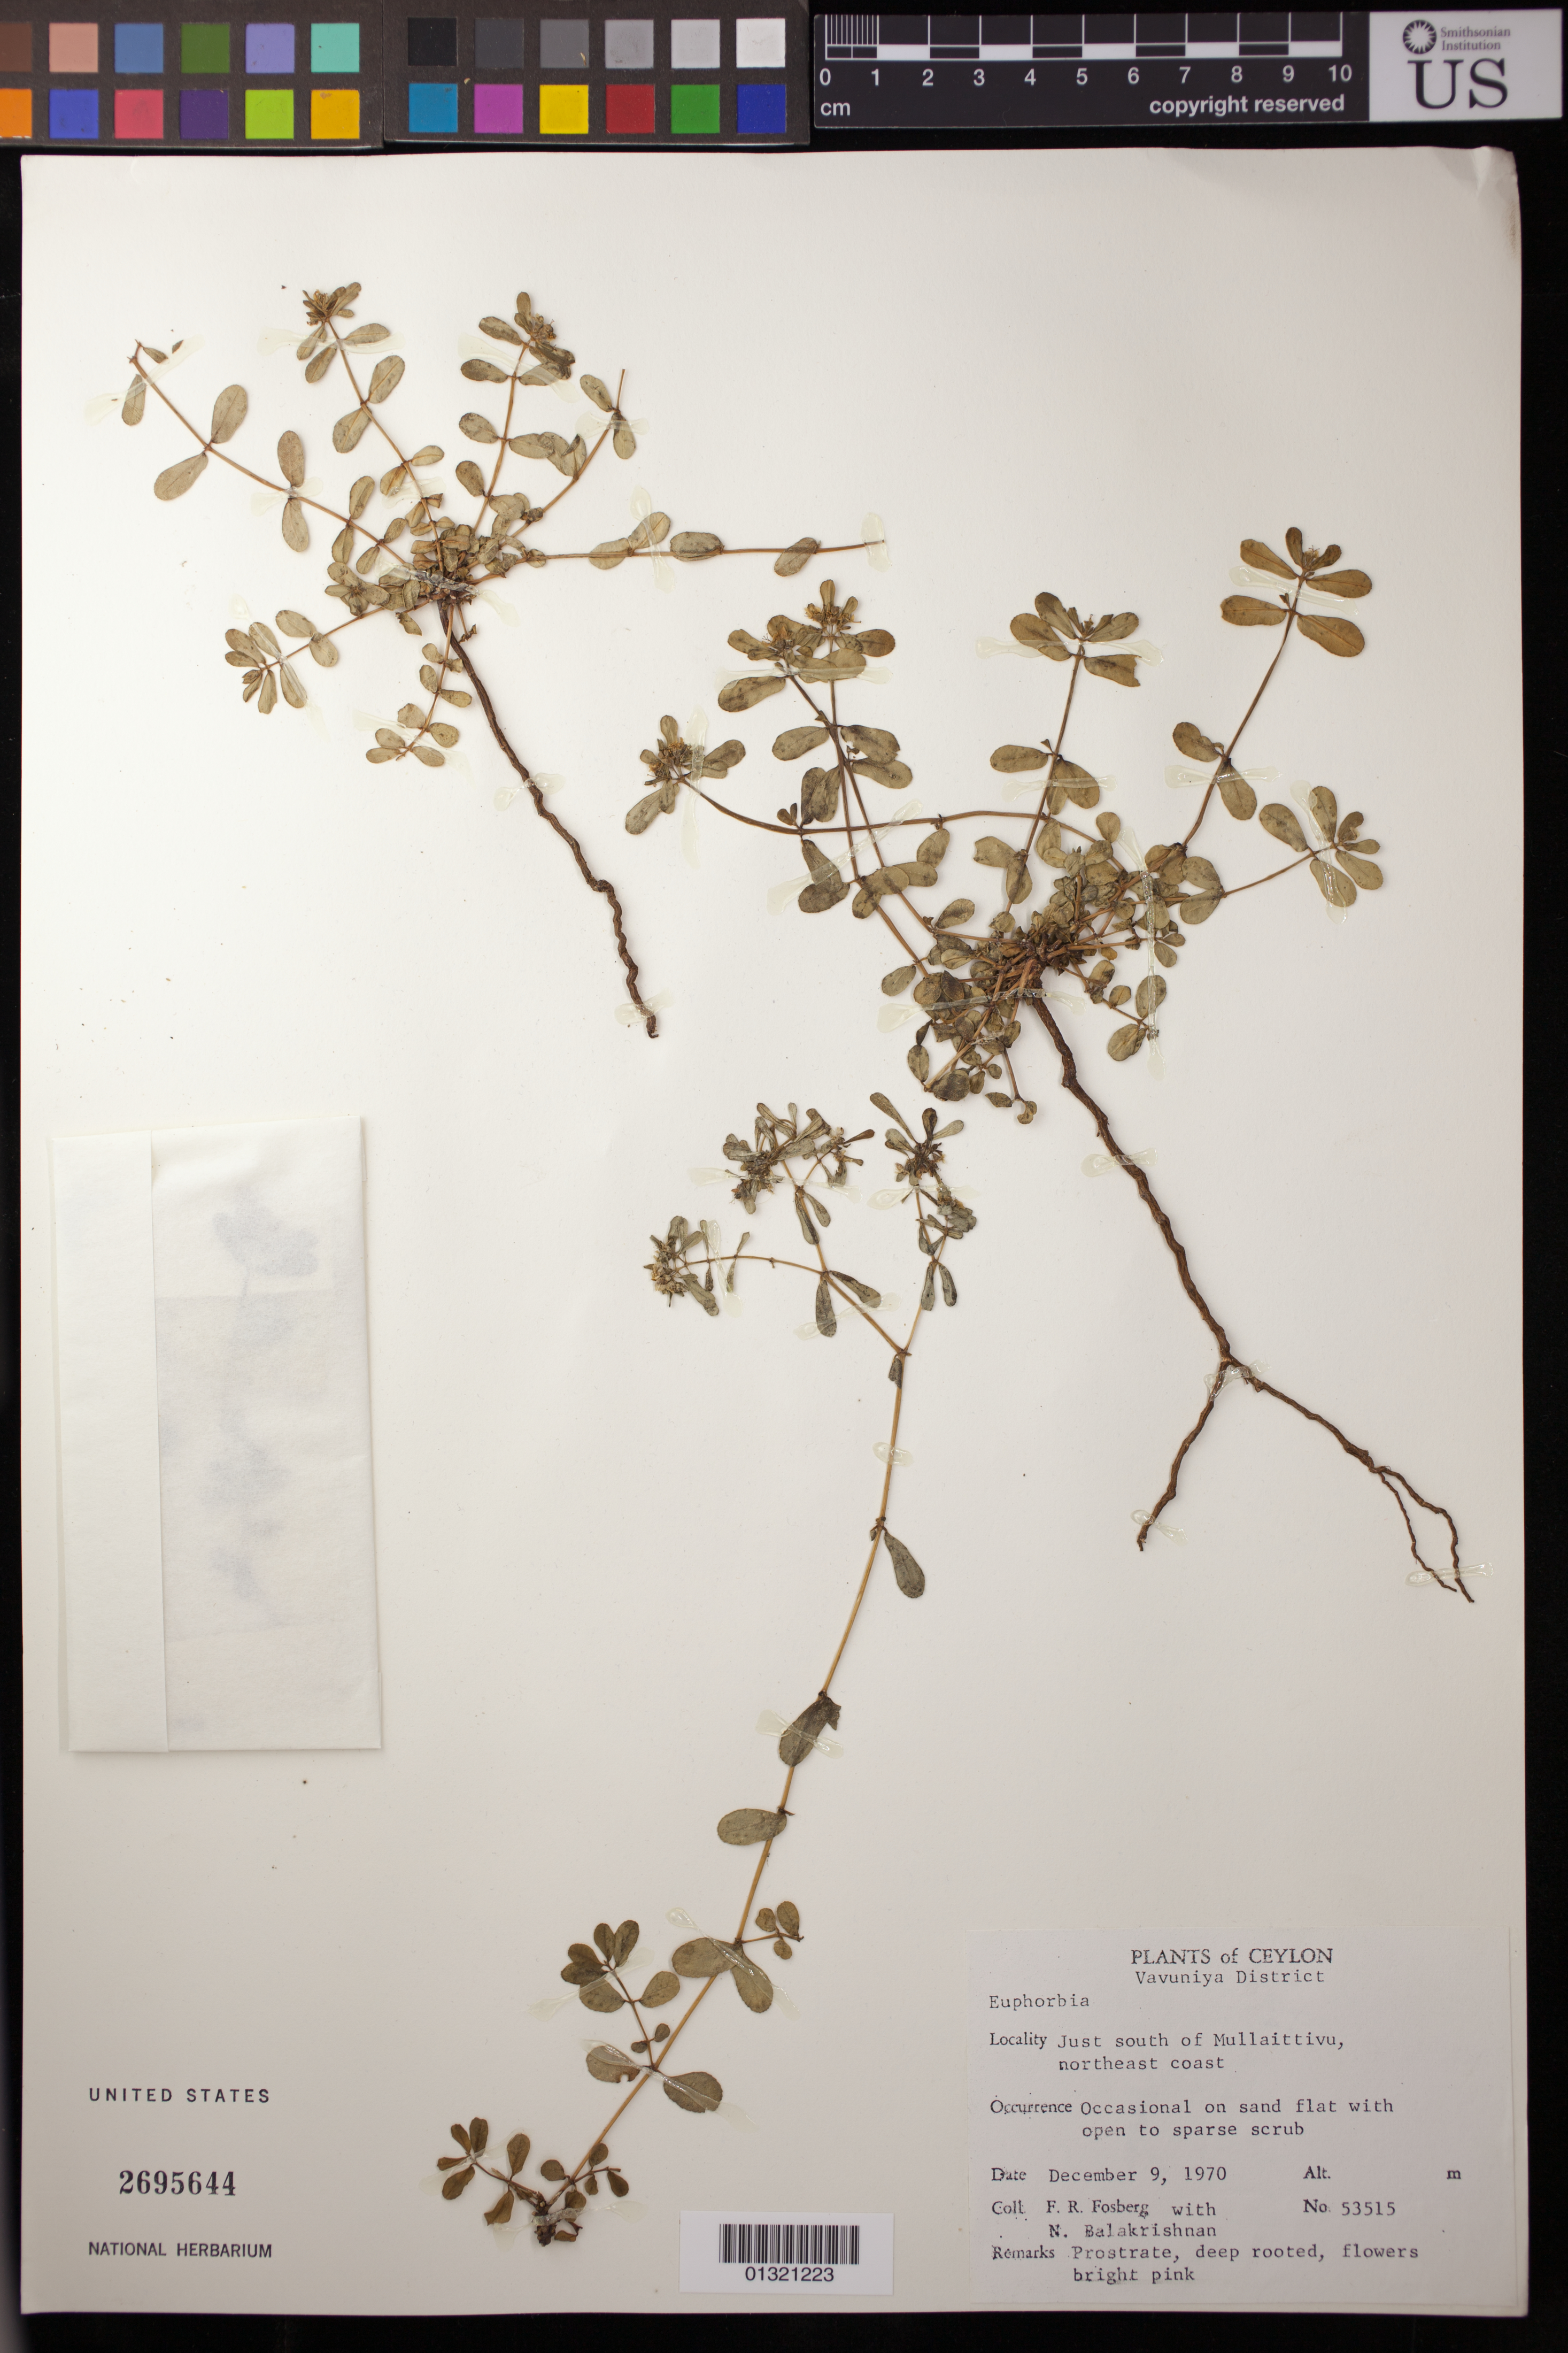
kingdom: Plantae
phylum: Tracheophyta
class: Magnoliopsida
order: Malpighiales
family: Euphorbiaceae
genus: Euphorbia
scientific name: Euphorbia sp.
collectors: F. R. Fosberg & N. Balakrishnan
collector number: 53515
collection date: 1970-12-09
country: Sri Lanka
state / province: Northern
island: Ceylon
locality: Just south of Mullaittivu, northeast coast. Vavuniya District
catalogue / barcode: US 2695644